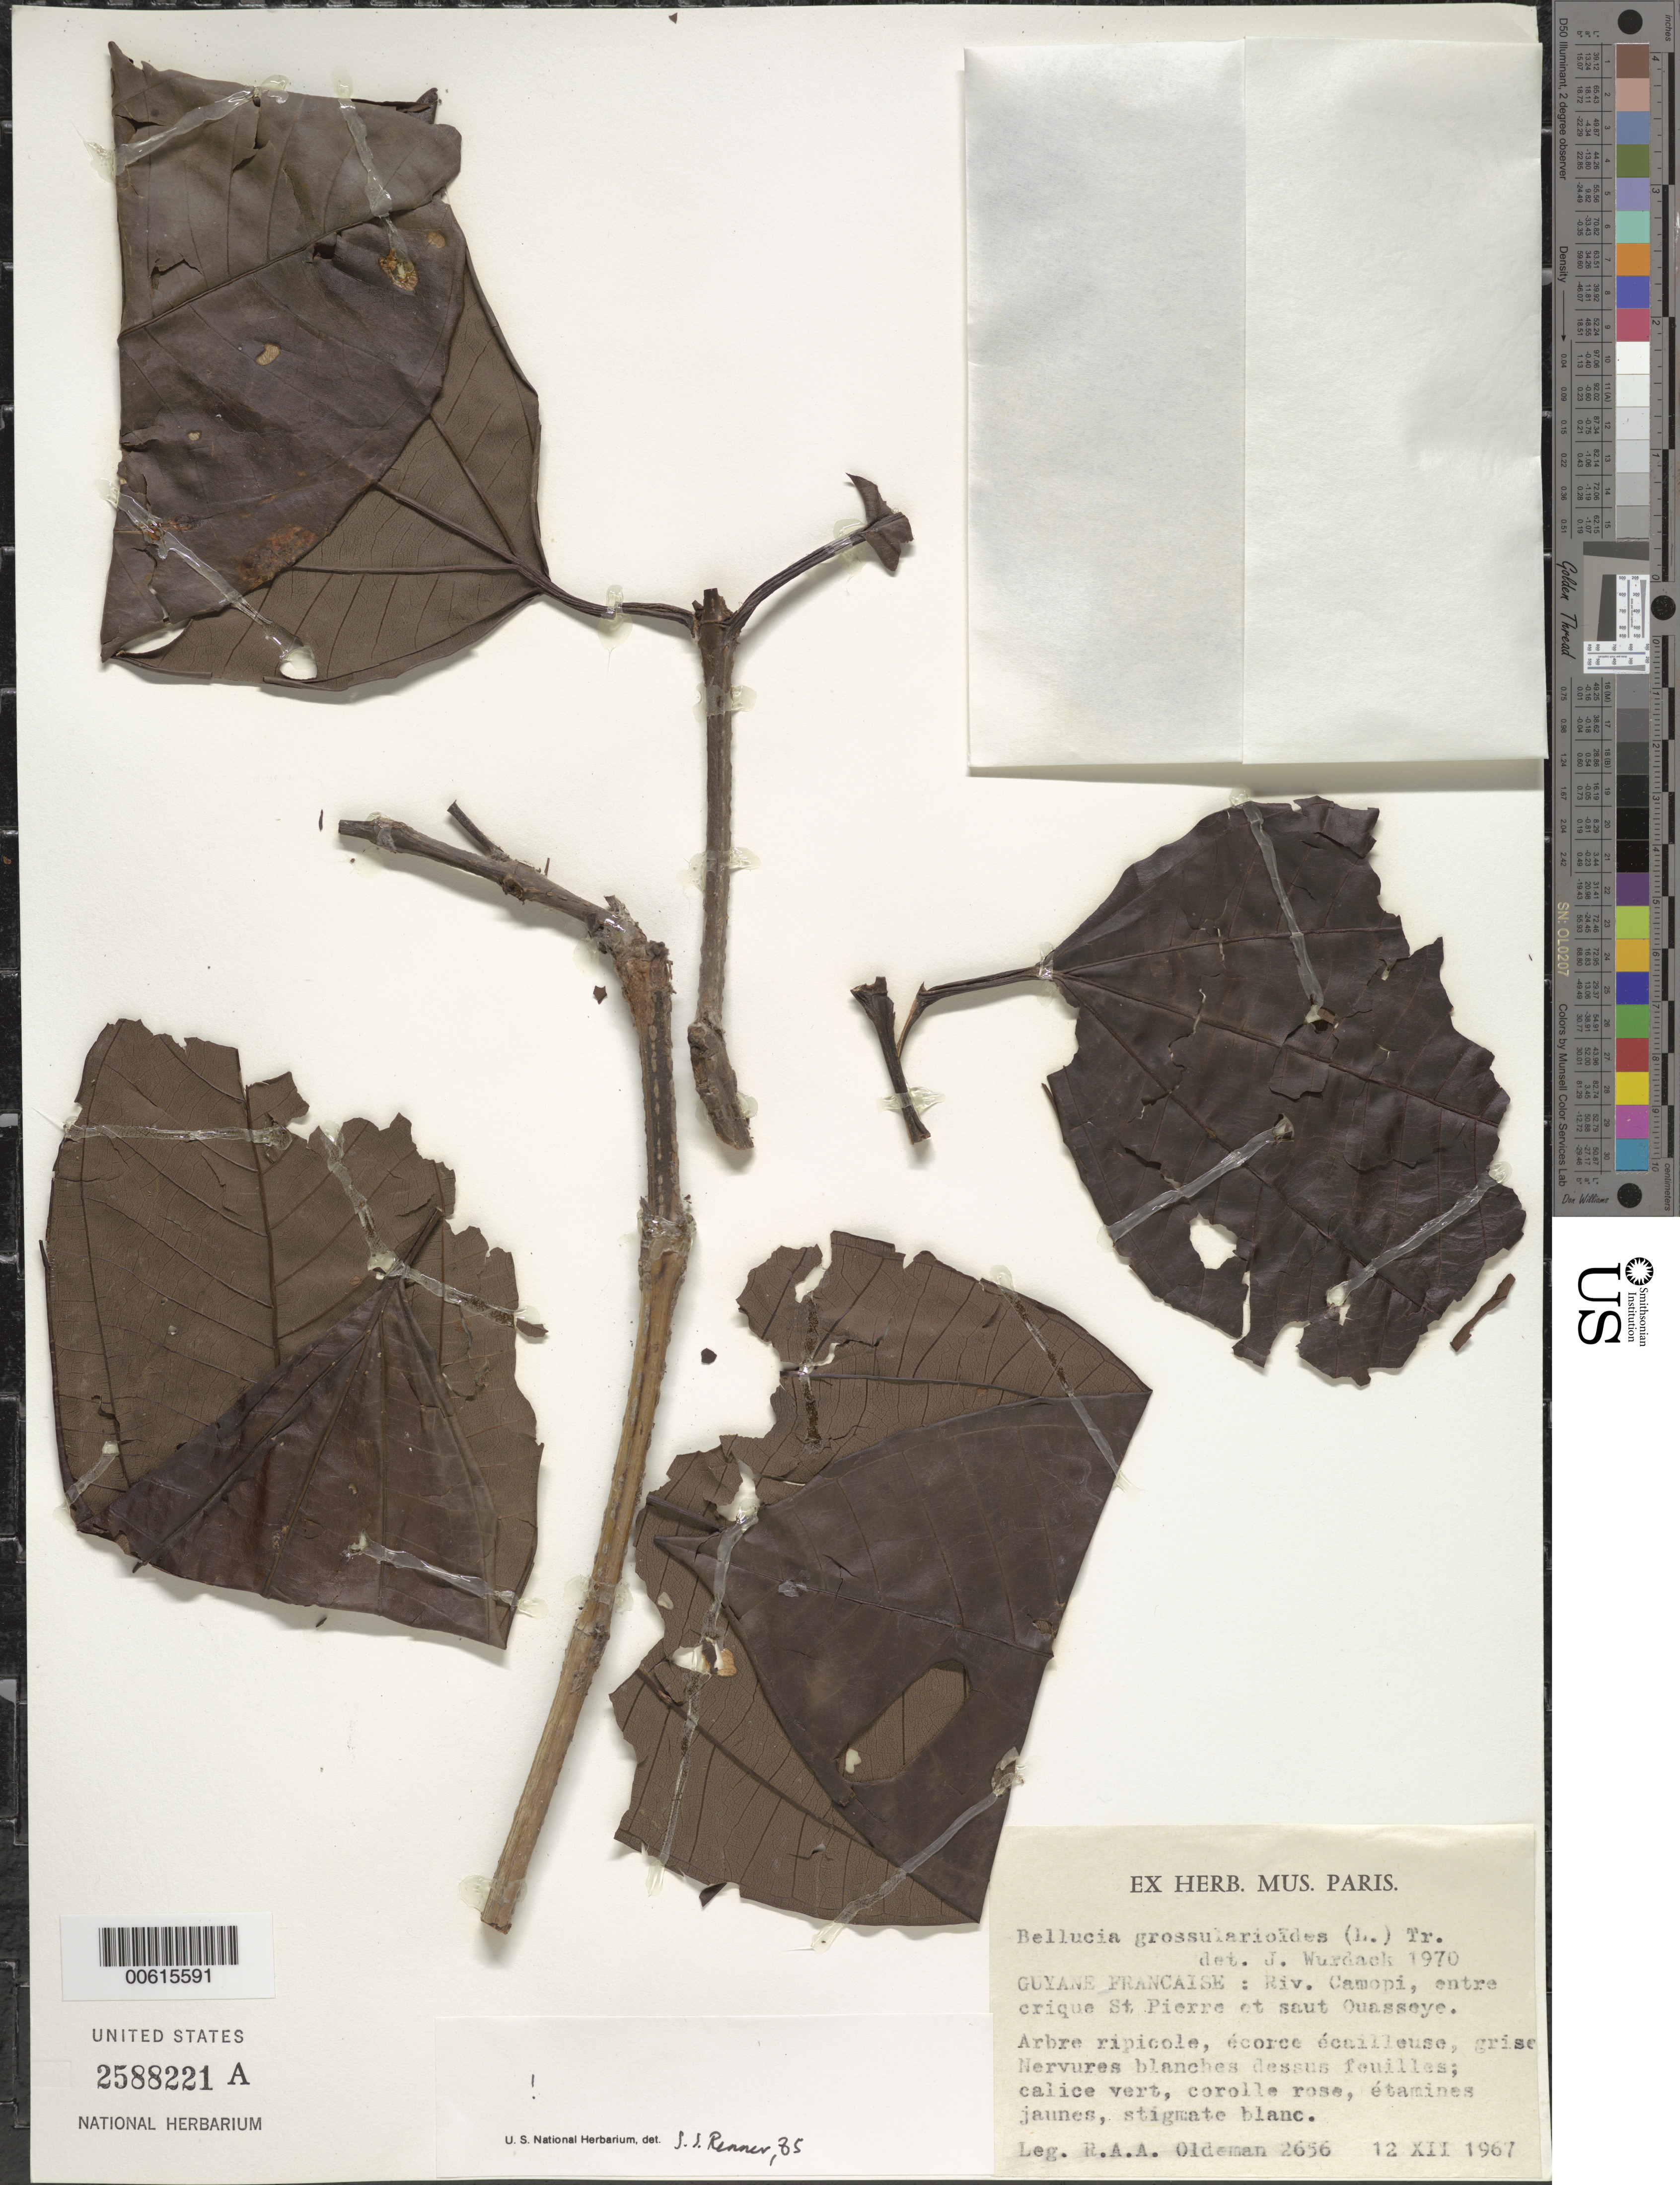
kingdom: Plantae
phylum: Tracheophyta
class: Magnoliopsida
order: Myrtales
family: Melastomataceae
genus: Bellucia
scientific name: Bellucia grossularioides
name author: (L.) Triana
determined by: Renner, S. S.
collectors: R. Oldeman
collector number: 2656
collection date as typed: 12-Dec-67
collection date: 1967-12-12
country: French Guiana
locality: Rivière Camopi, betw. Crique St. Pierre & Saut Ouasseye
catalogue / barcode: US 2588221A